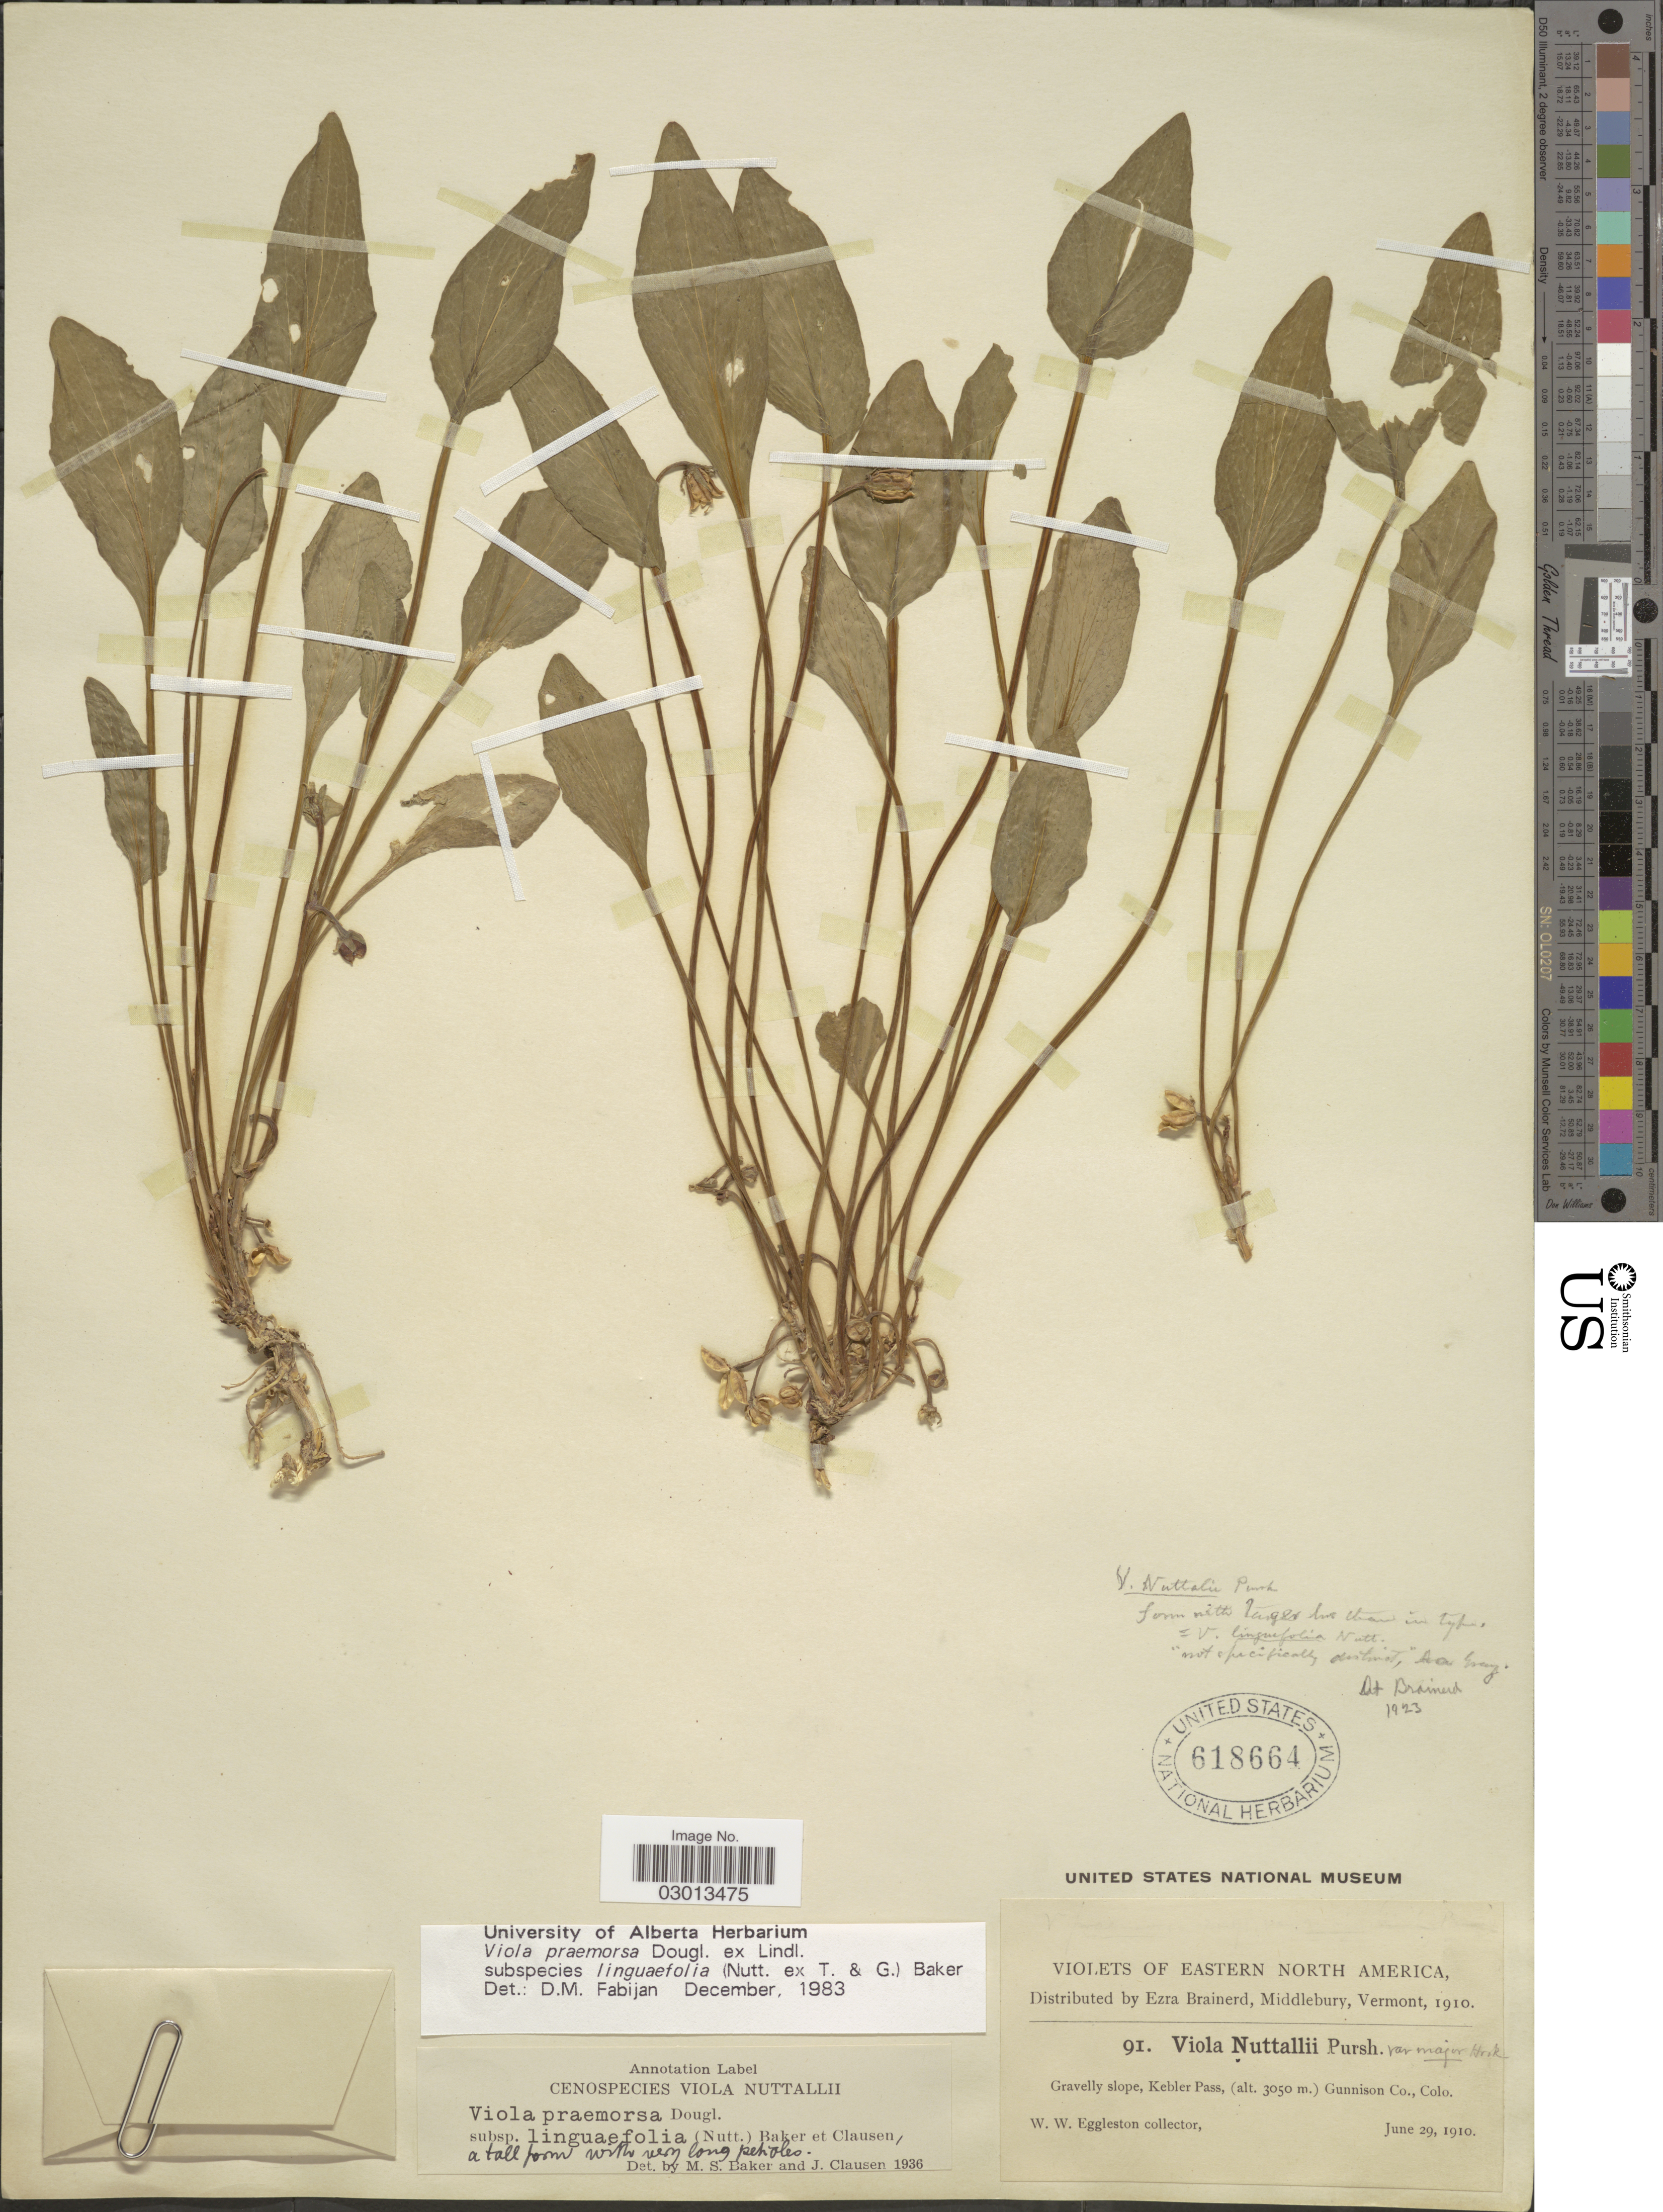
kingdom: Plantae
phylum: Tracheophyta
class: Magnoliopsida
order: Malpighiales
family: Violaceae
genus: Viola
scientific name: Viola praemorsa subsp. linguifolia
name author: (Nutt.) M.S. Baker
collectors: W. W. Eggleston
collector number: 91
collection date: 1910-06-29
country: United States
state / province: Colorado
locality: Eastern North America. Kebler Pass. Gunnison Co.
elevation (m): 3050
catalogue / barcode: US 618664